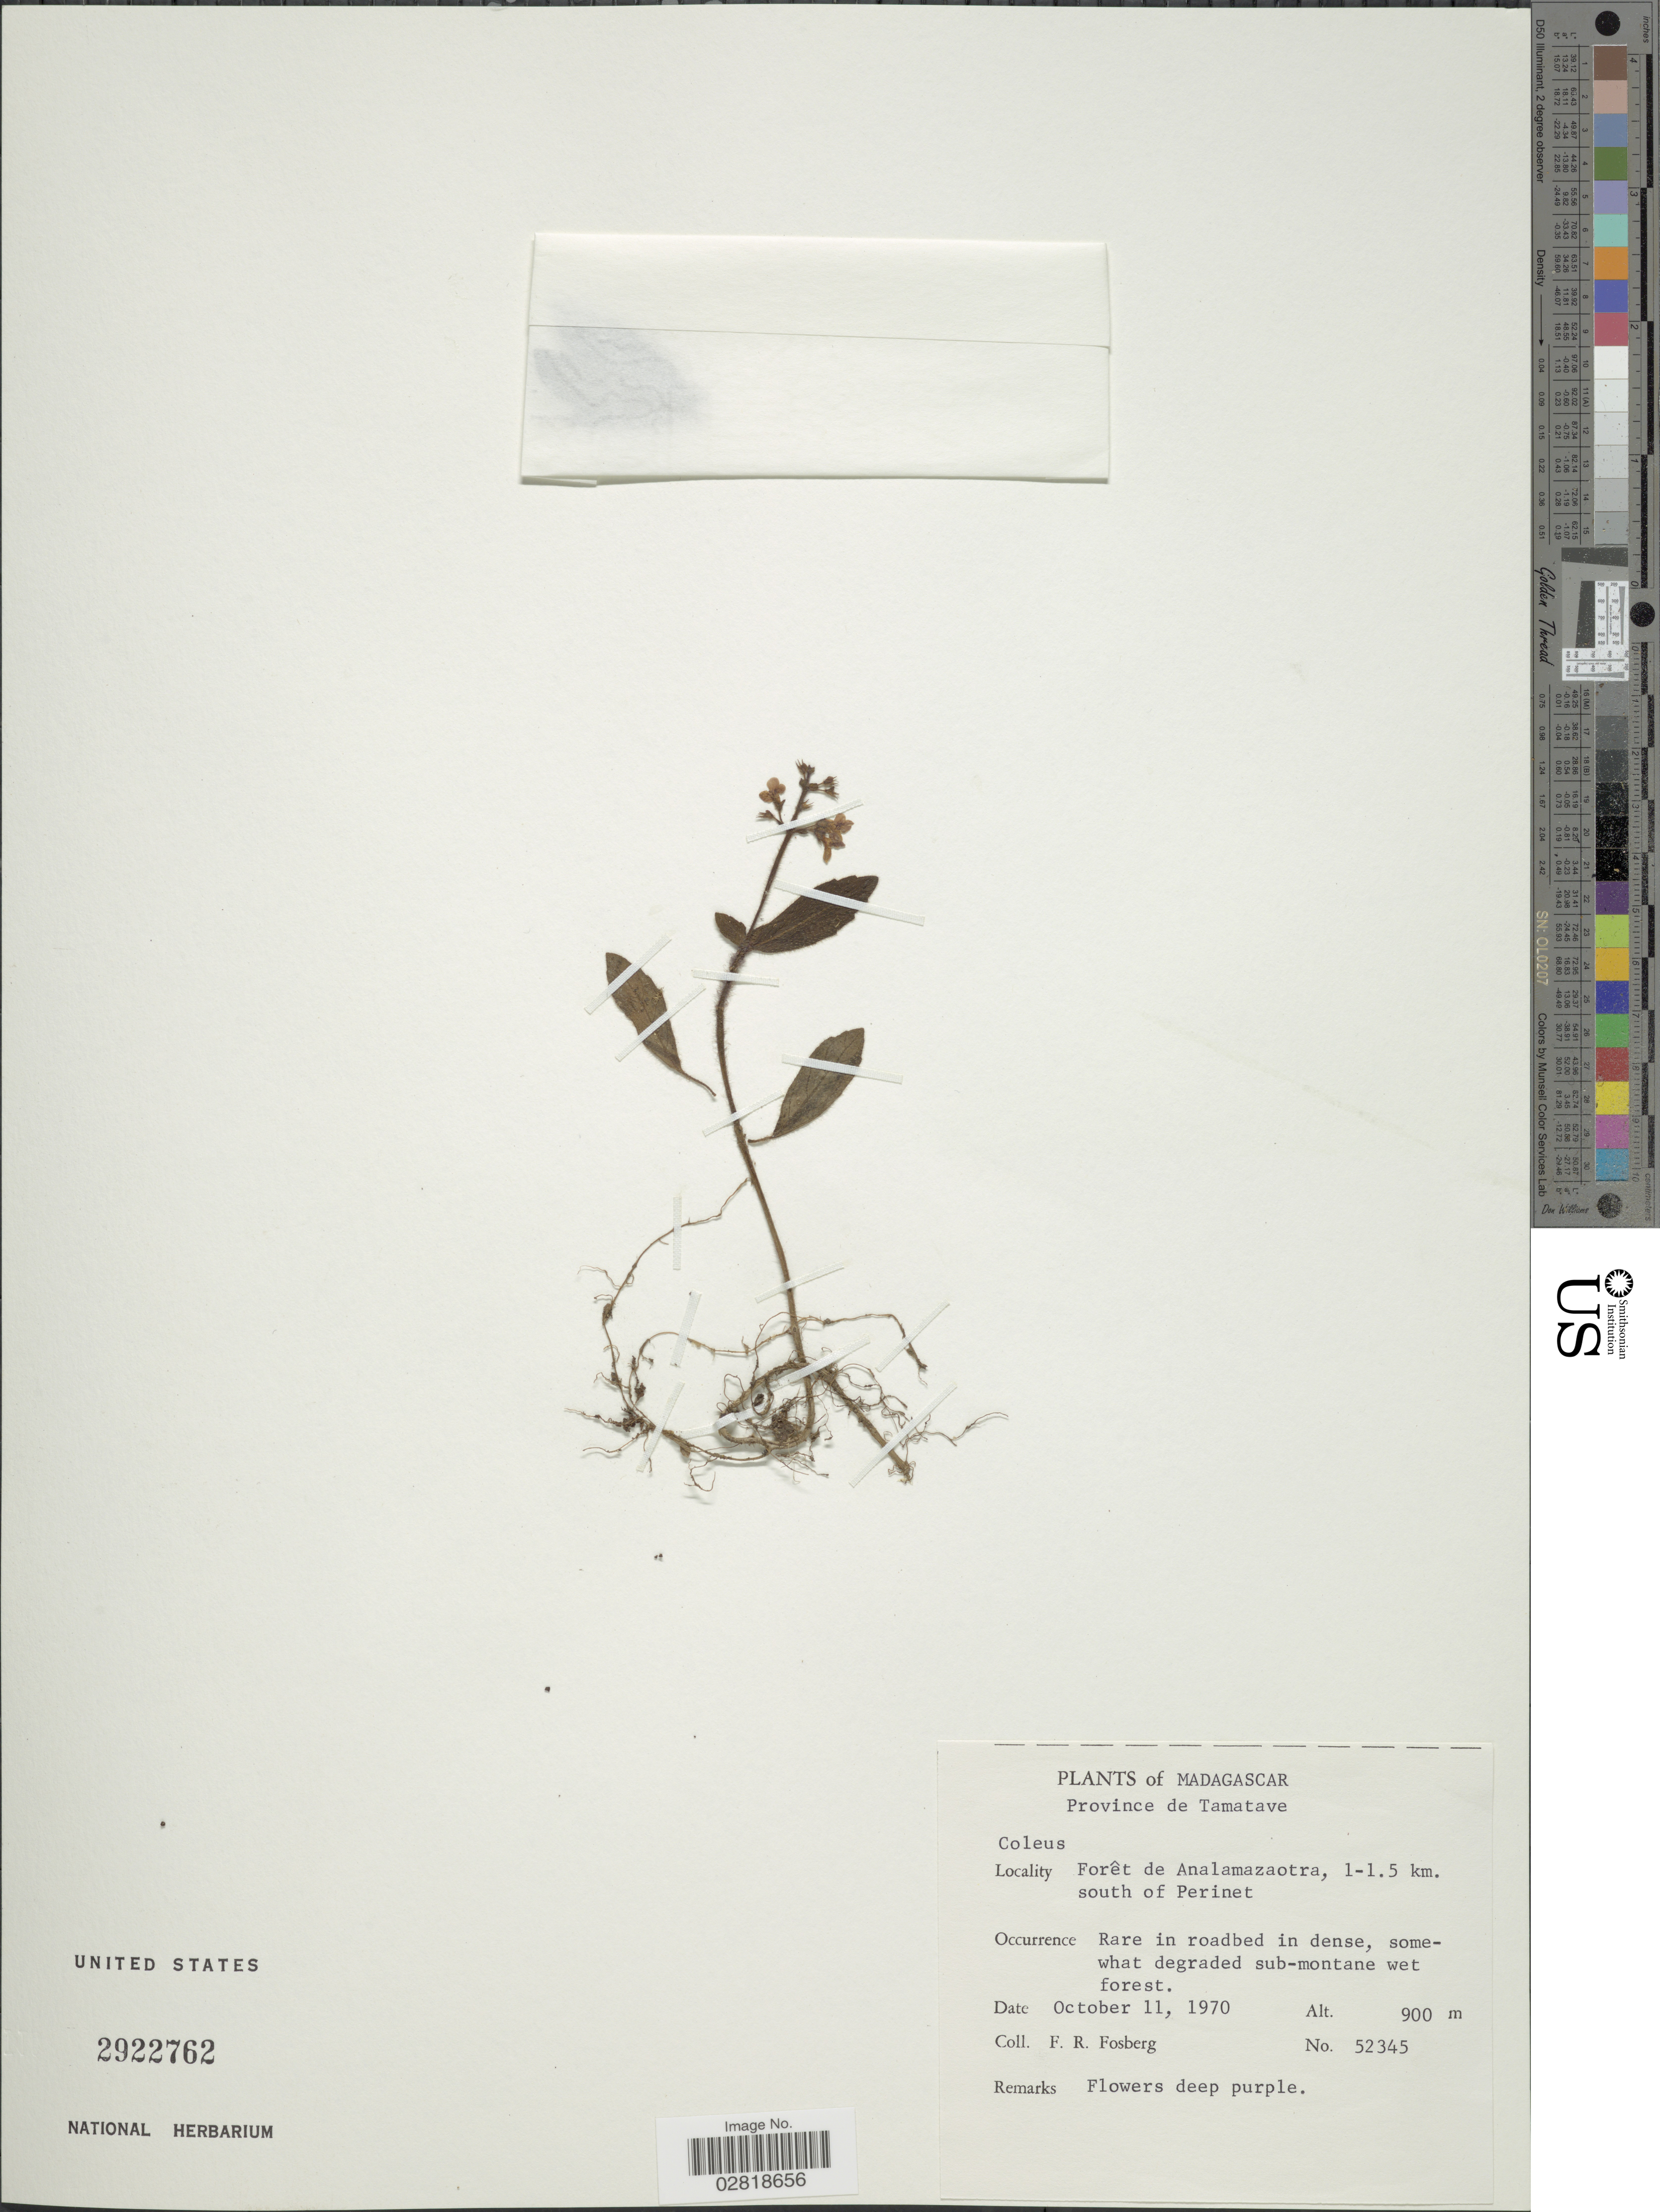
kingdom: Plantae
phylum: Tracheophyta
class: Magnoliopsida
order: Lamiales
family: Lamiaceae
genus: Plectranthus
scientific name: Plectranthus sp.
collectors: F. R. Fosberg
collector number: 52345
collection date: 1970-10-11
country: Madagascar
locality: Province de Tamatave. Forêt de Analamazaotra, 1-1.5 km. south of Perinet.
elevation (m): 900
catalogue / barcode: US 2922762